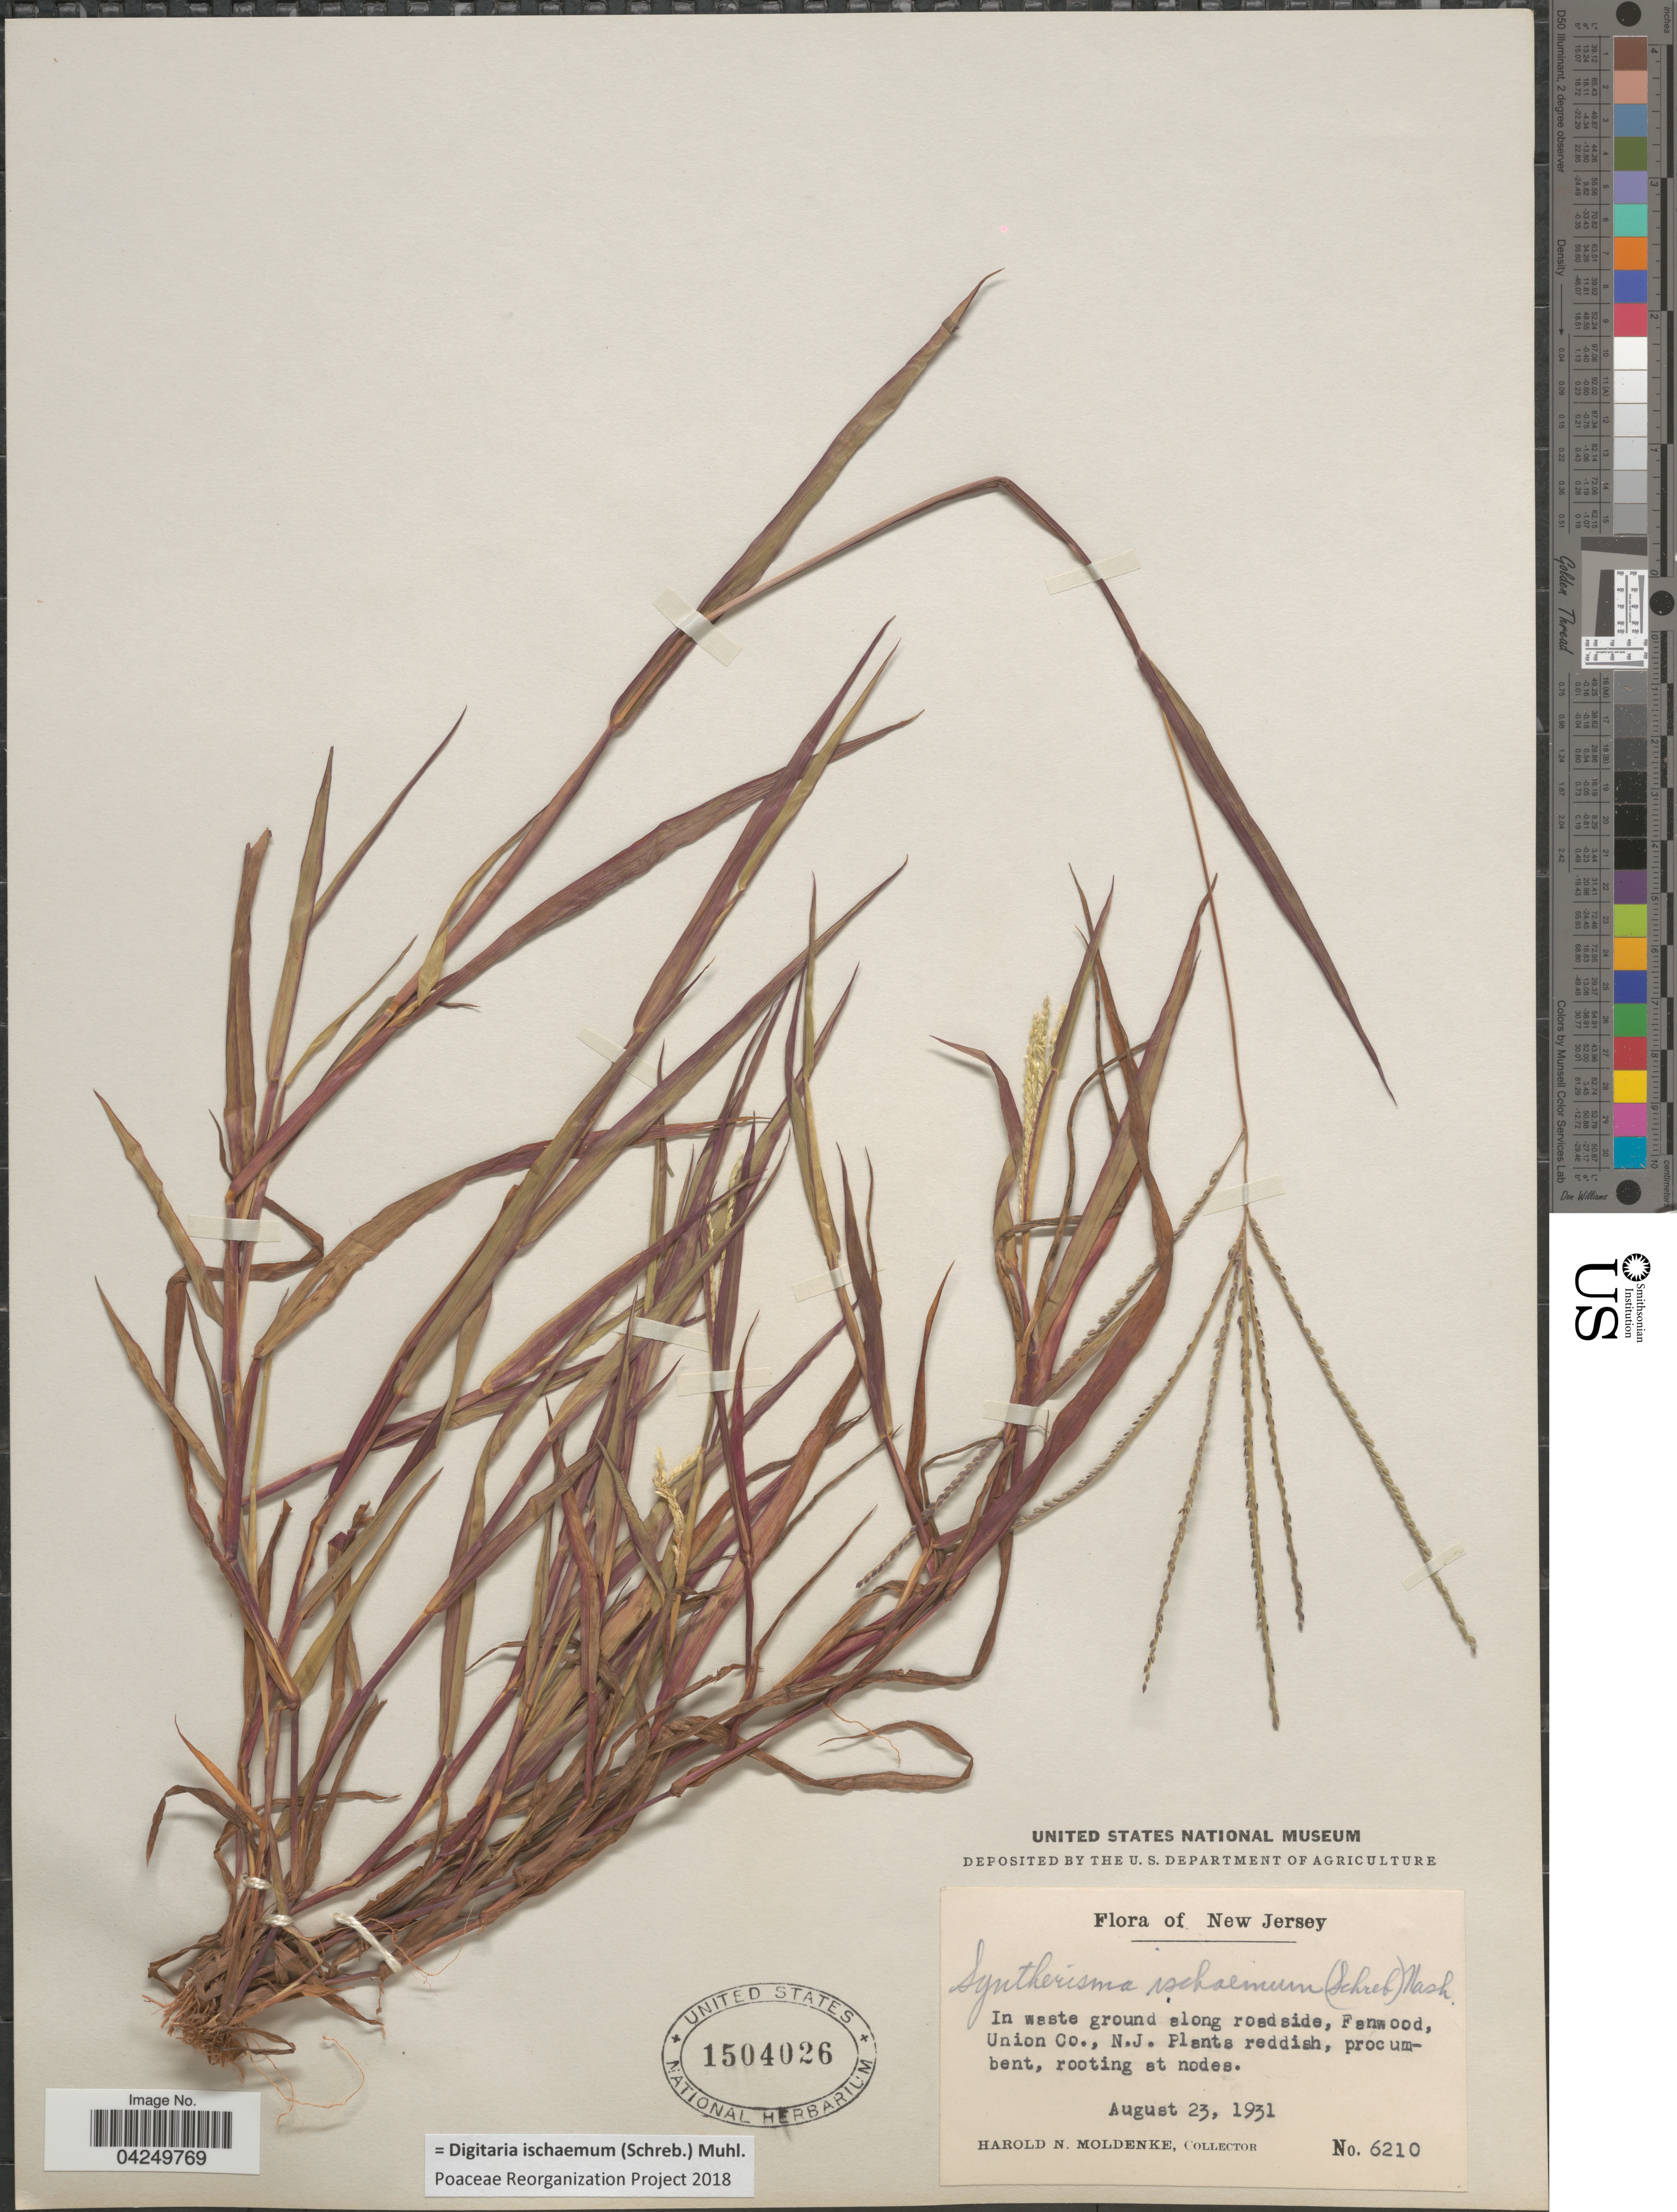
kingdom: Plantae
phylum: Tracheophyta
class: Liliopsida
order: Poales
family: Poaceae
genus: Digitaria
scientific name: Digitaria ischaemum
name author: (Schreber) Schreber ex Muhl.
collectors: H. N. Moldenke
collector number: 6210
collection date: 1931-08-23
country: United States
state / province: New Jersey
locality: In waste ground along roadside, Fanwood, Union Co.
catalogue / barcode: US 1504026